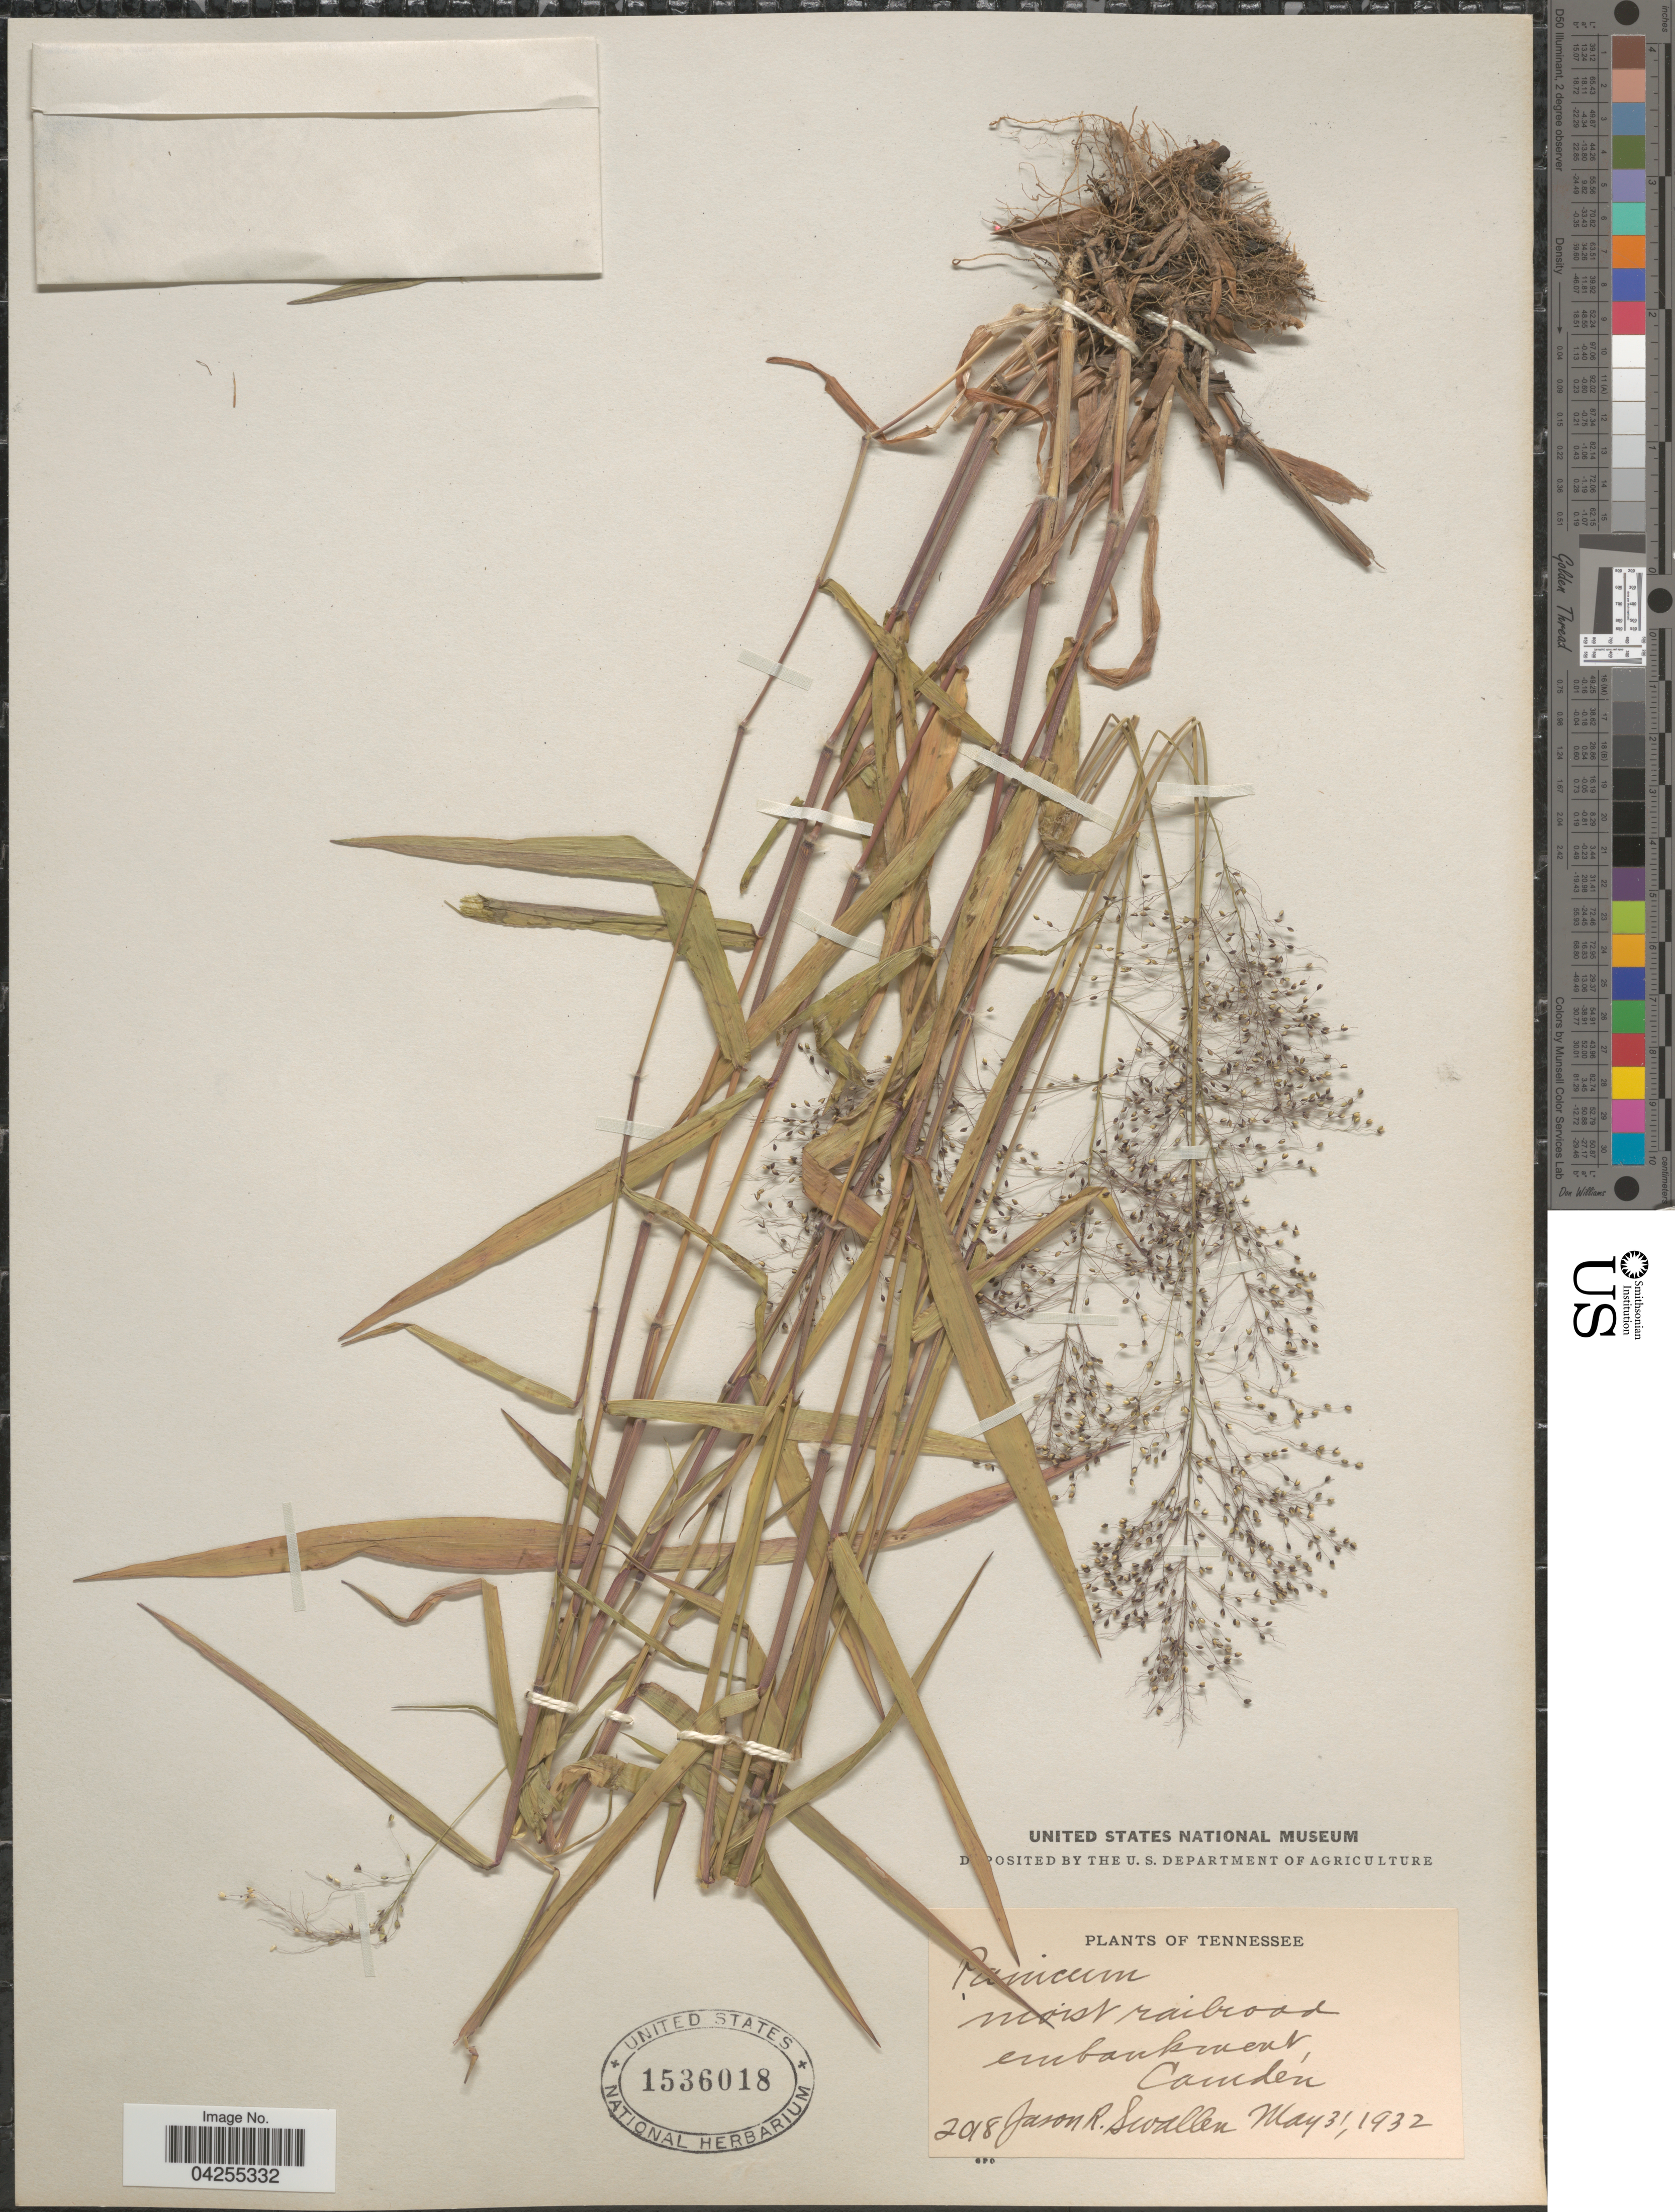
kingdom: Plantae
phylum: Tracheophyta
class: Liliopsida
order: Poales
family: Poaceae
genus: Dichanthelium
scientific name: Dichanthelium dichotomum var. dichotomum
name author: (L.) Gould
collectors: J. R. Swallen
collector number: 2018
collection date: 1932-05-31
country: United States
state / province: Tennessee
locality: Moist railroad embankment, Camden.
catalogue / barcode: US 1536018